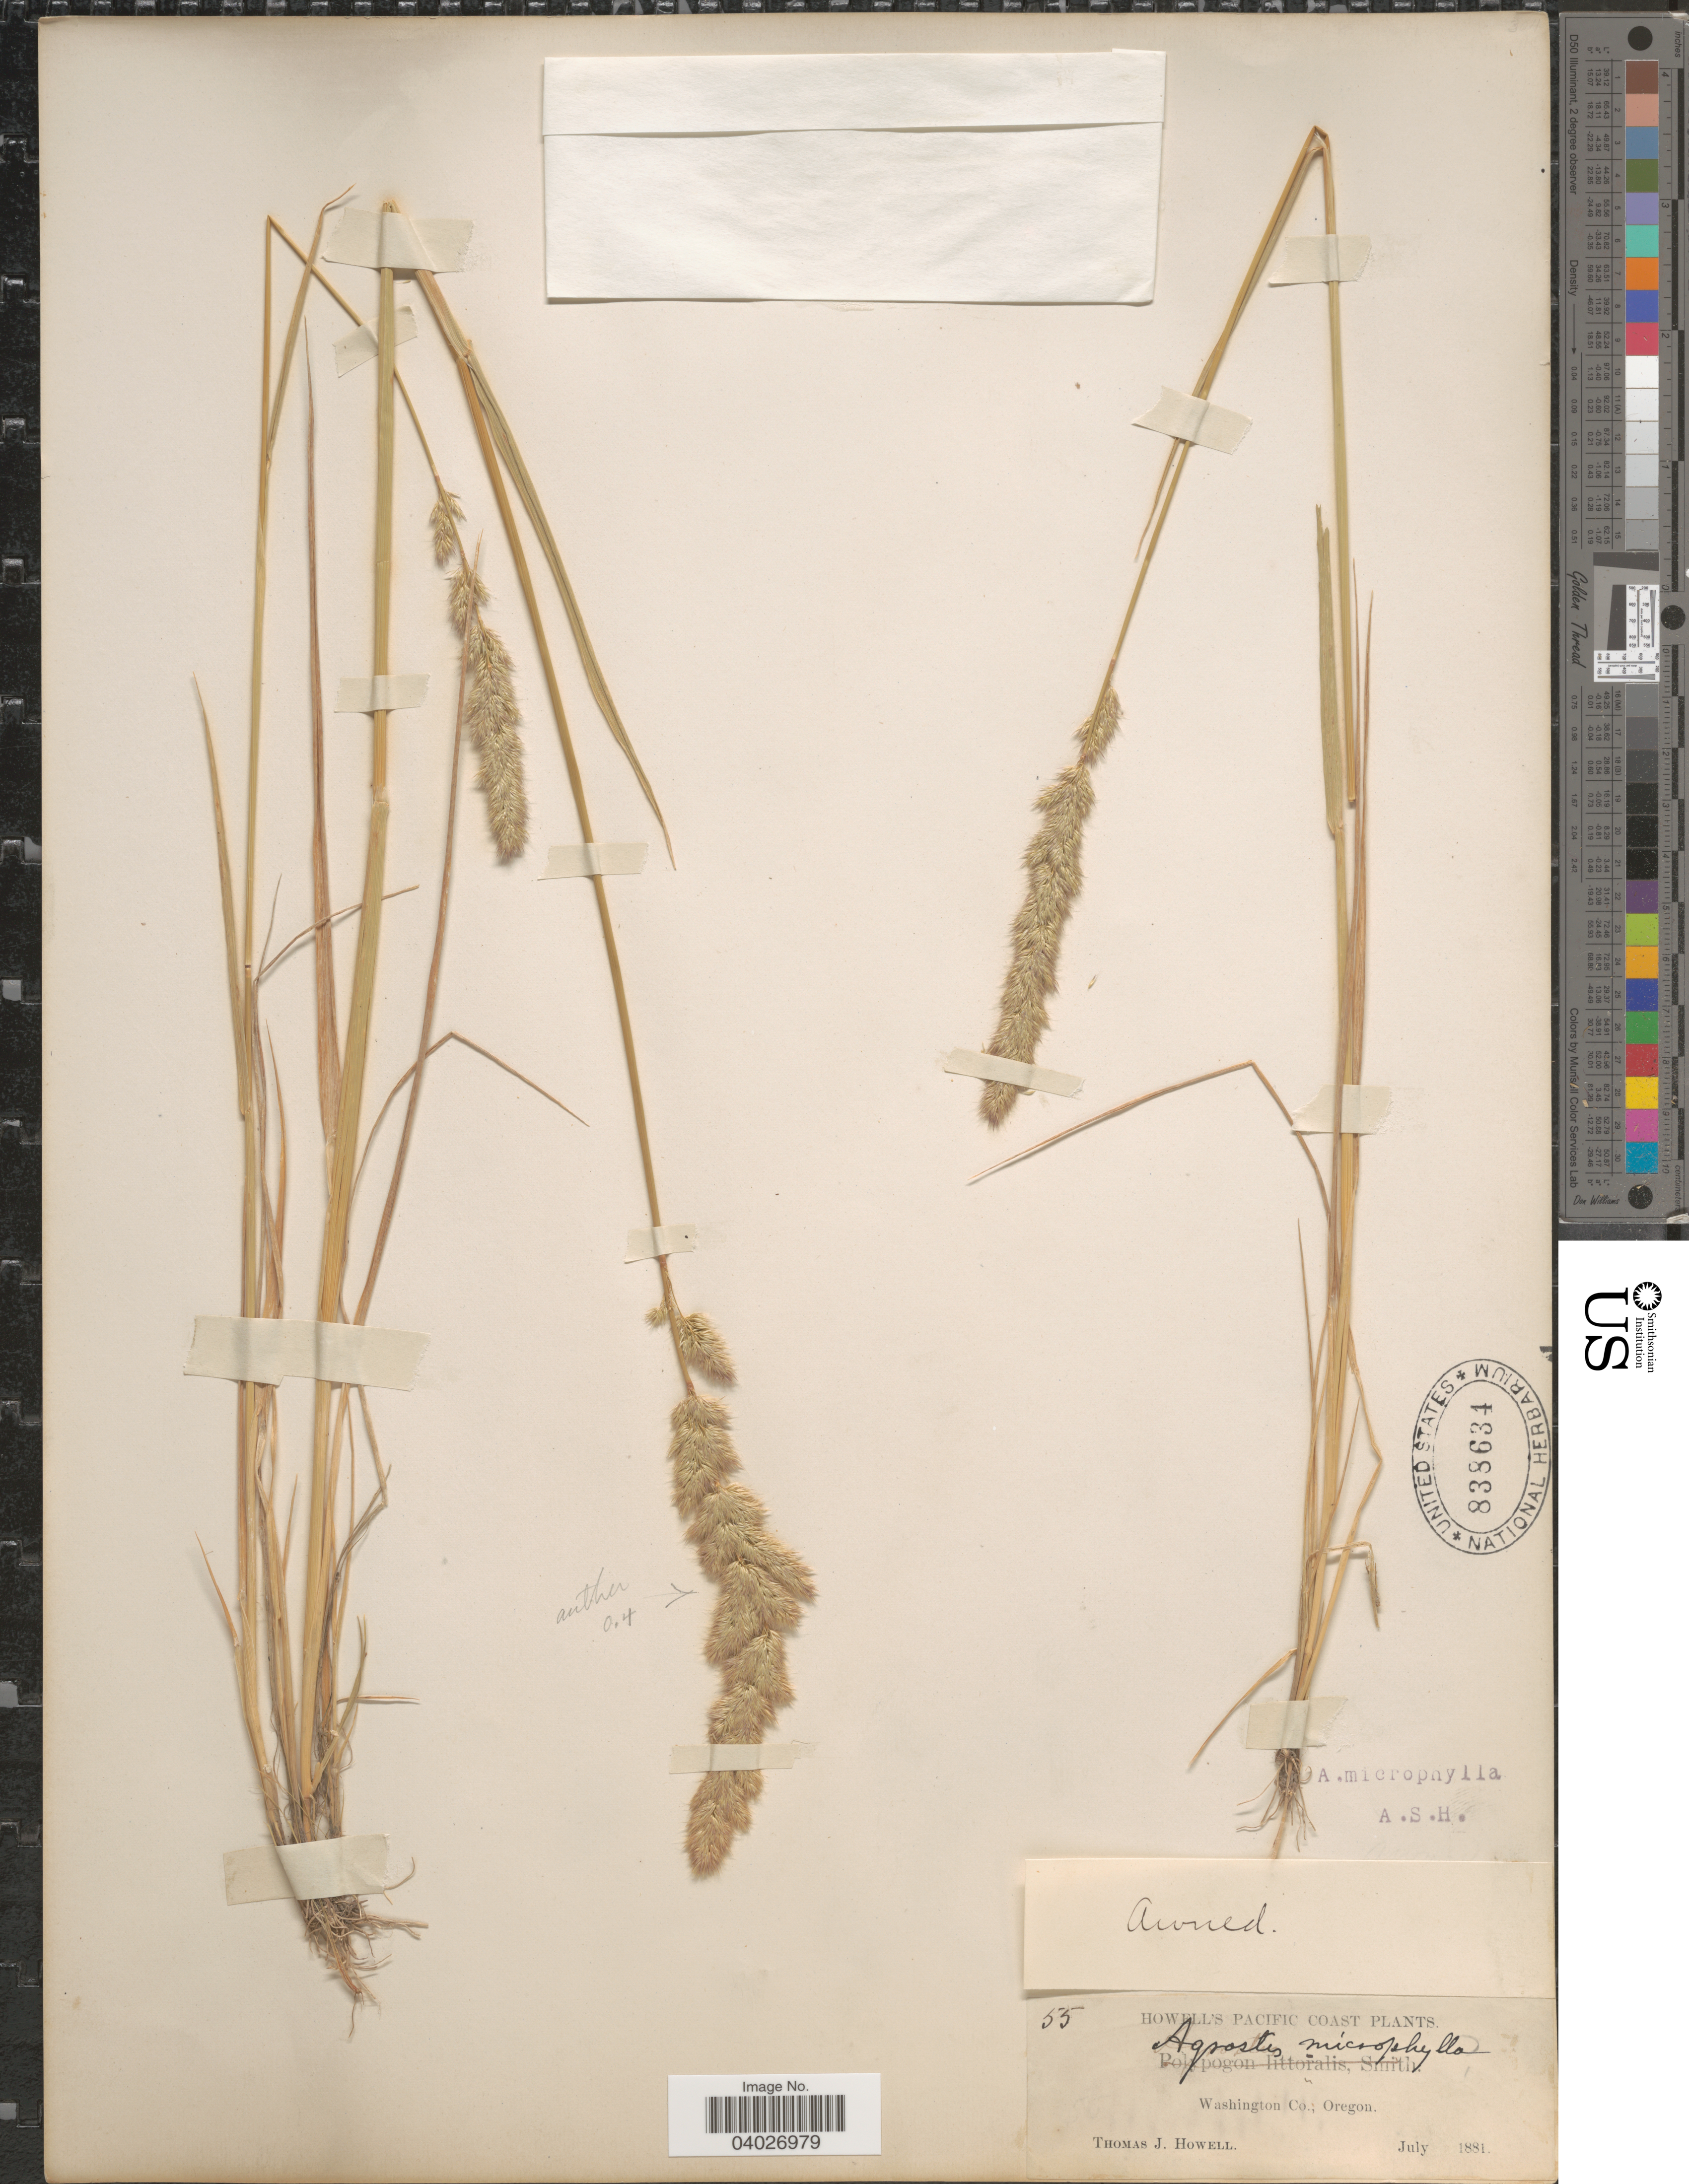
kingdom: Plantae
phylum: Tracheophyta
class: Liliopsida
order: Poales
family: Poaceae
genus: Agrostis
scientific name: Agrostis microphylla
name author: Steud.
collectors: T. Howell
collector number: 55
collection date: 1881-07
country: United States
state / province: Oregon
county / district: Washington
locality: Pacific Coast. Washington Co.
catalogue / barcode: US 838634